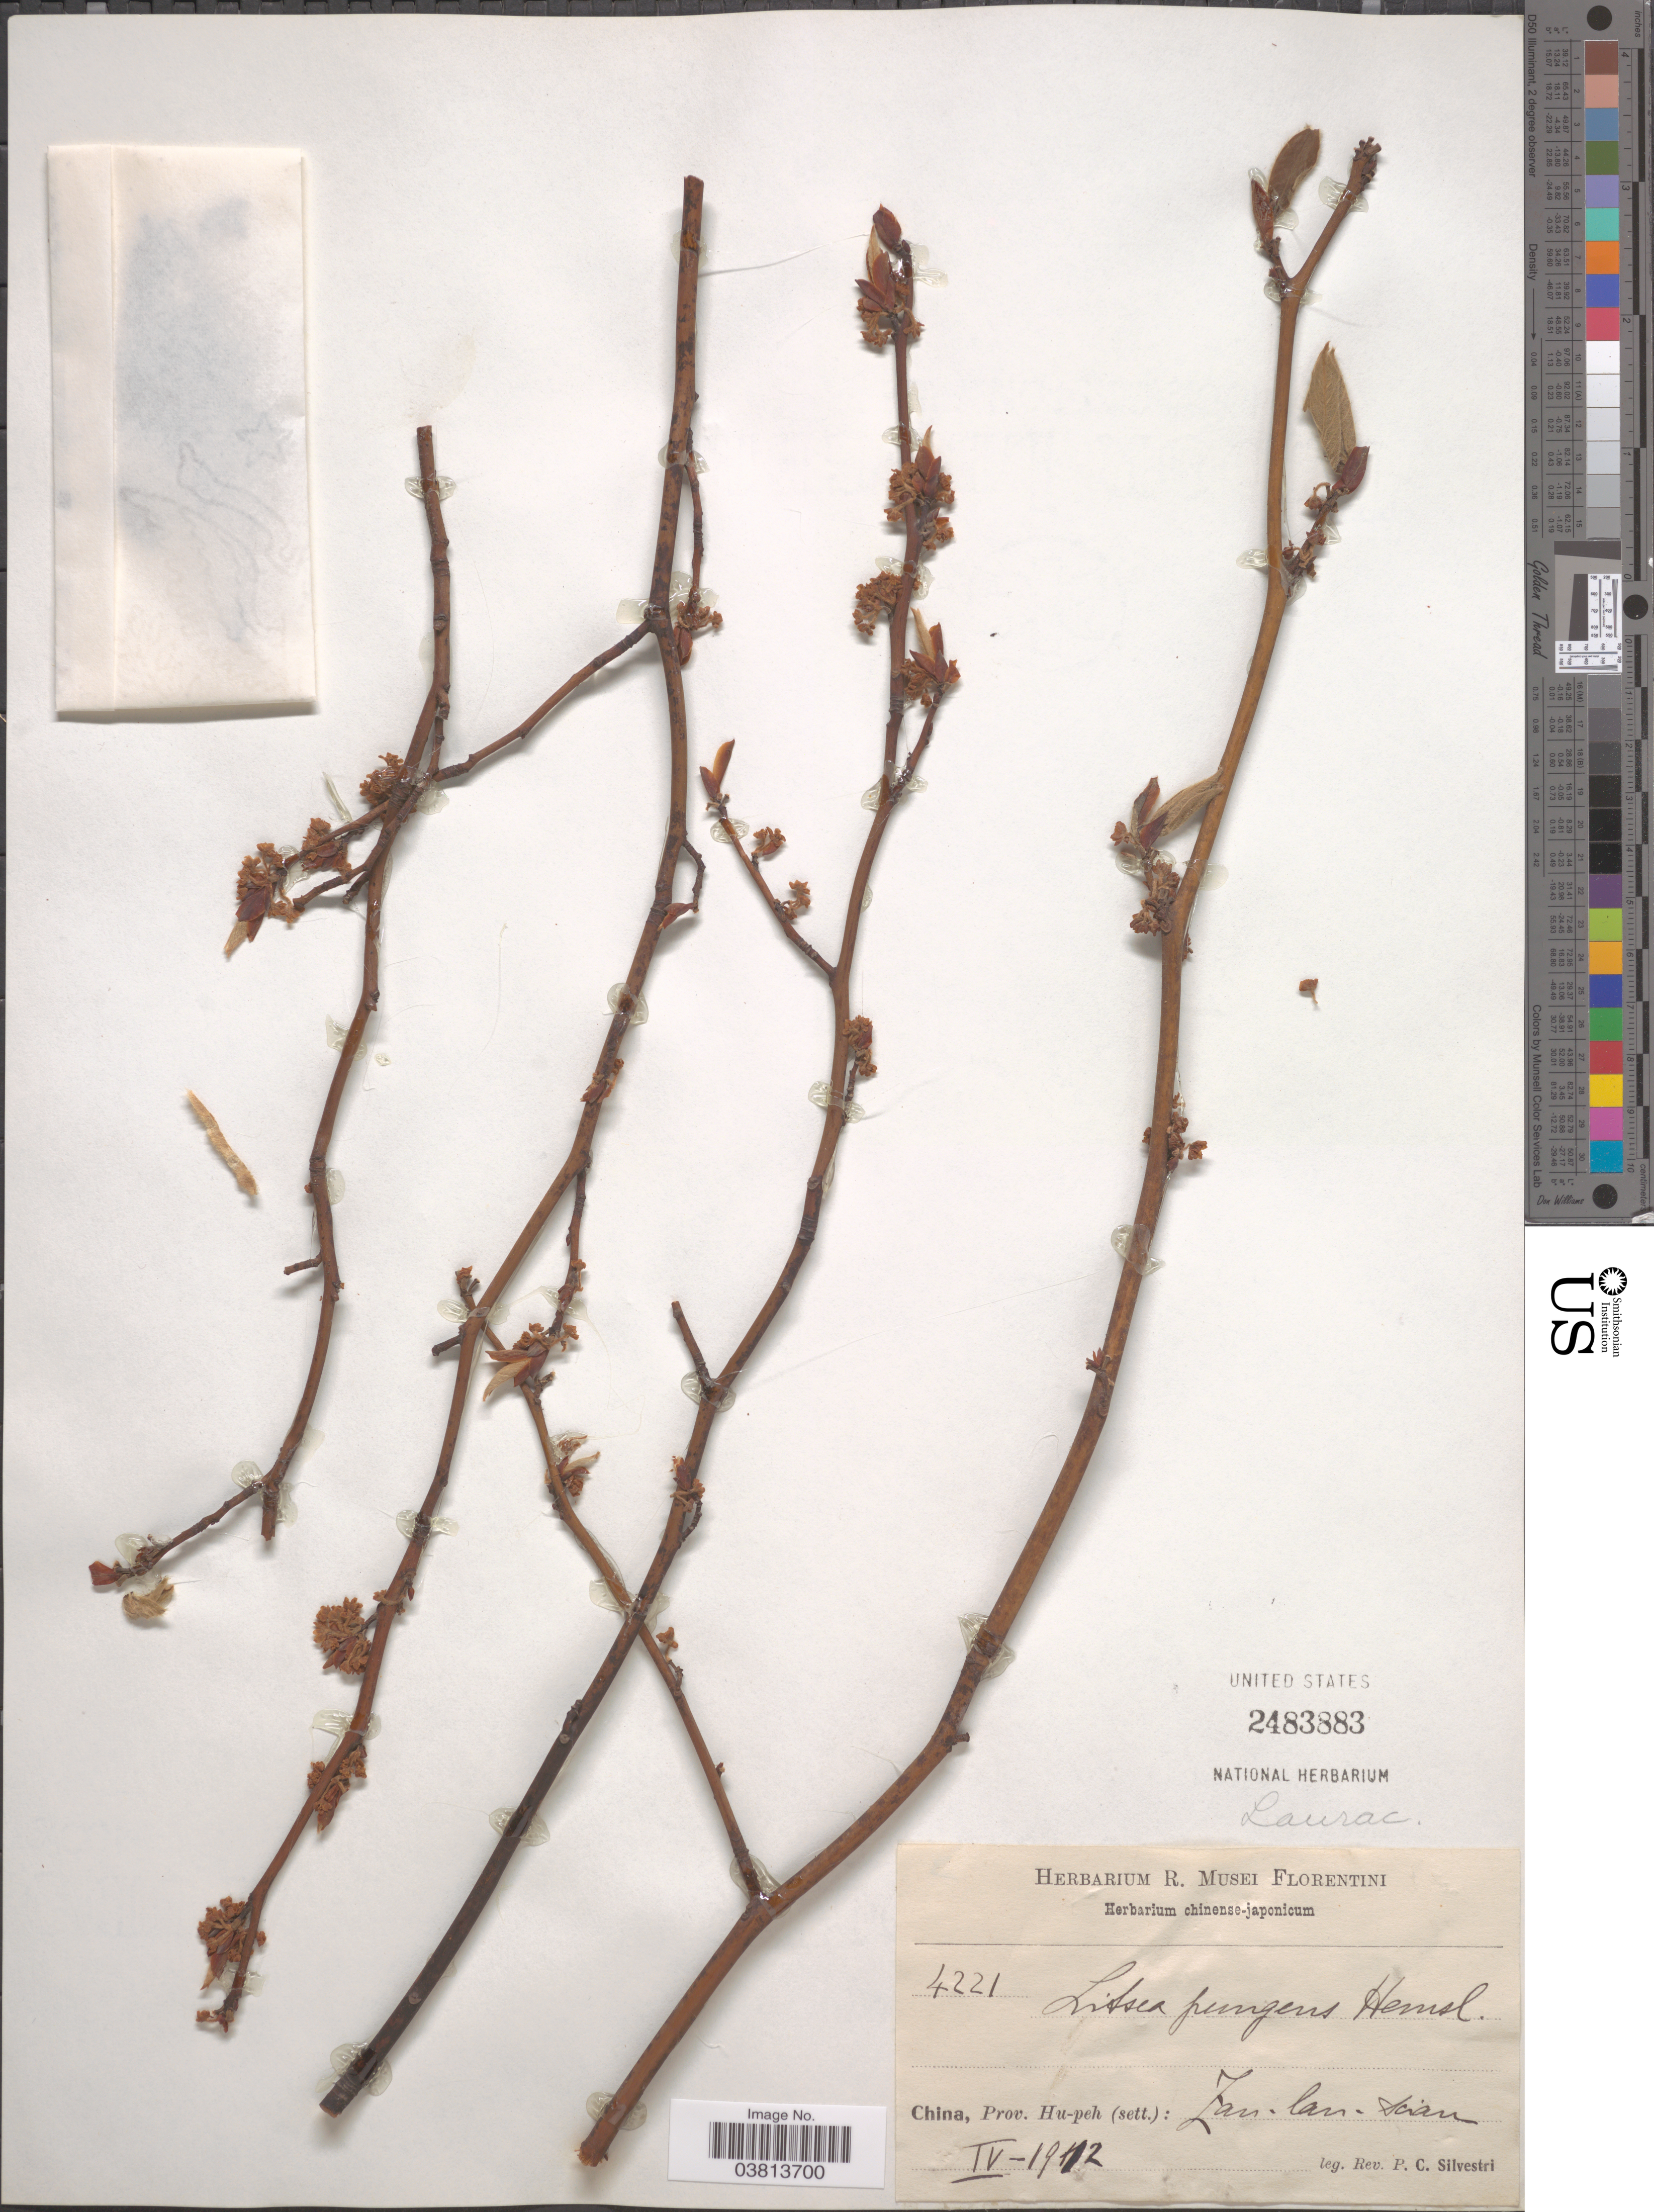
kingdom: Plantae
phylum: Tracheophyta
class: Magnoliopsida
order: Laurales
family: Lauraceae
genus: Litsea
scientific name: Litsea populifolia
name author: (Hemsl.) Gamble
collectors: P. Silvestri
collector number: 4221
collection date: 1912-04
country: China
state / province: Hubei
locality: Prov. Hu-peh (sett.): Zan-lan-scian.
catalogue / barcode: US 2483883